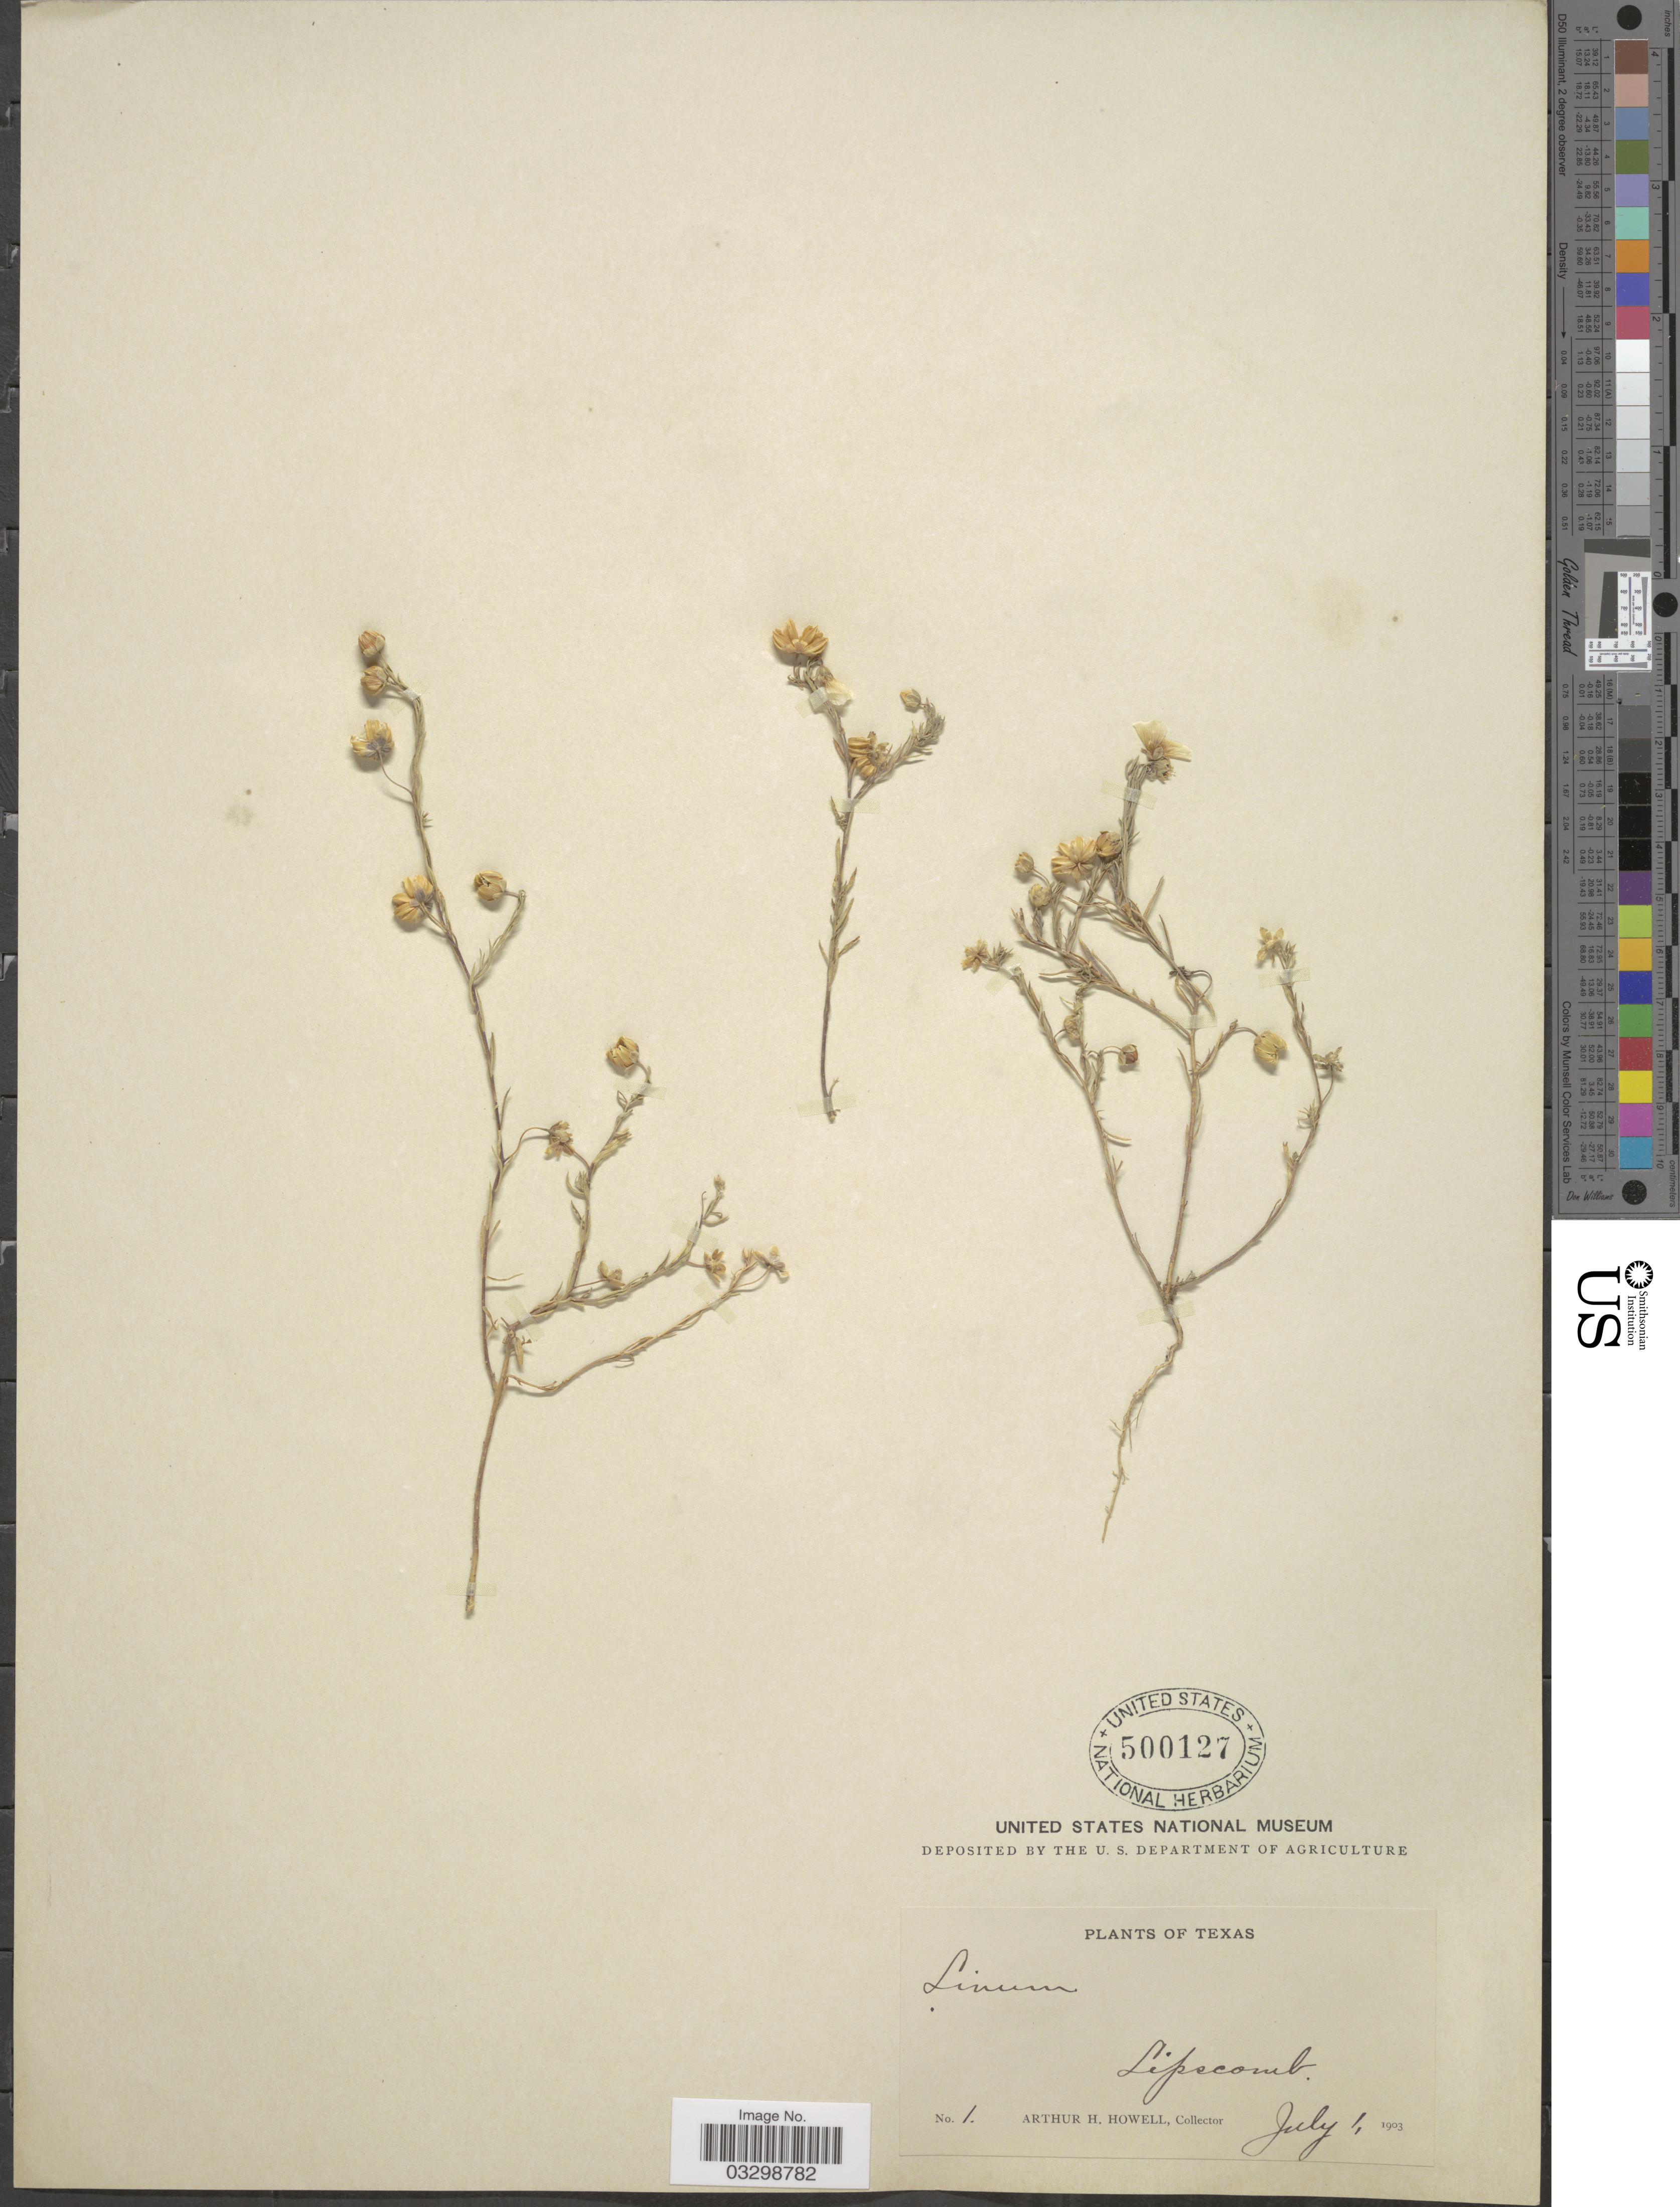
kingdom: Plantae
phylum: Tracheophyta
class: Magnoliopsida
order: Malpighiales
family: Linaceae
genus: Linum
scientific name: Linum lewisii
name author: Pursh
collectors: A. H. Howell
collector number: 1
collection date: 1903-07-01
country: United States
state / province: Texas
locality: Lipscomb.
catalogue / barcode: US 500127